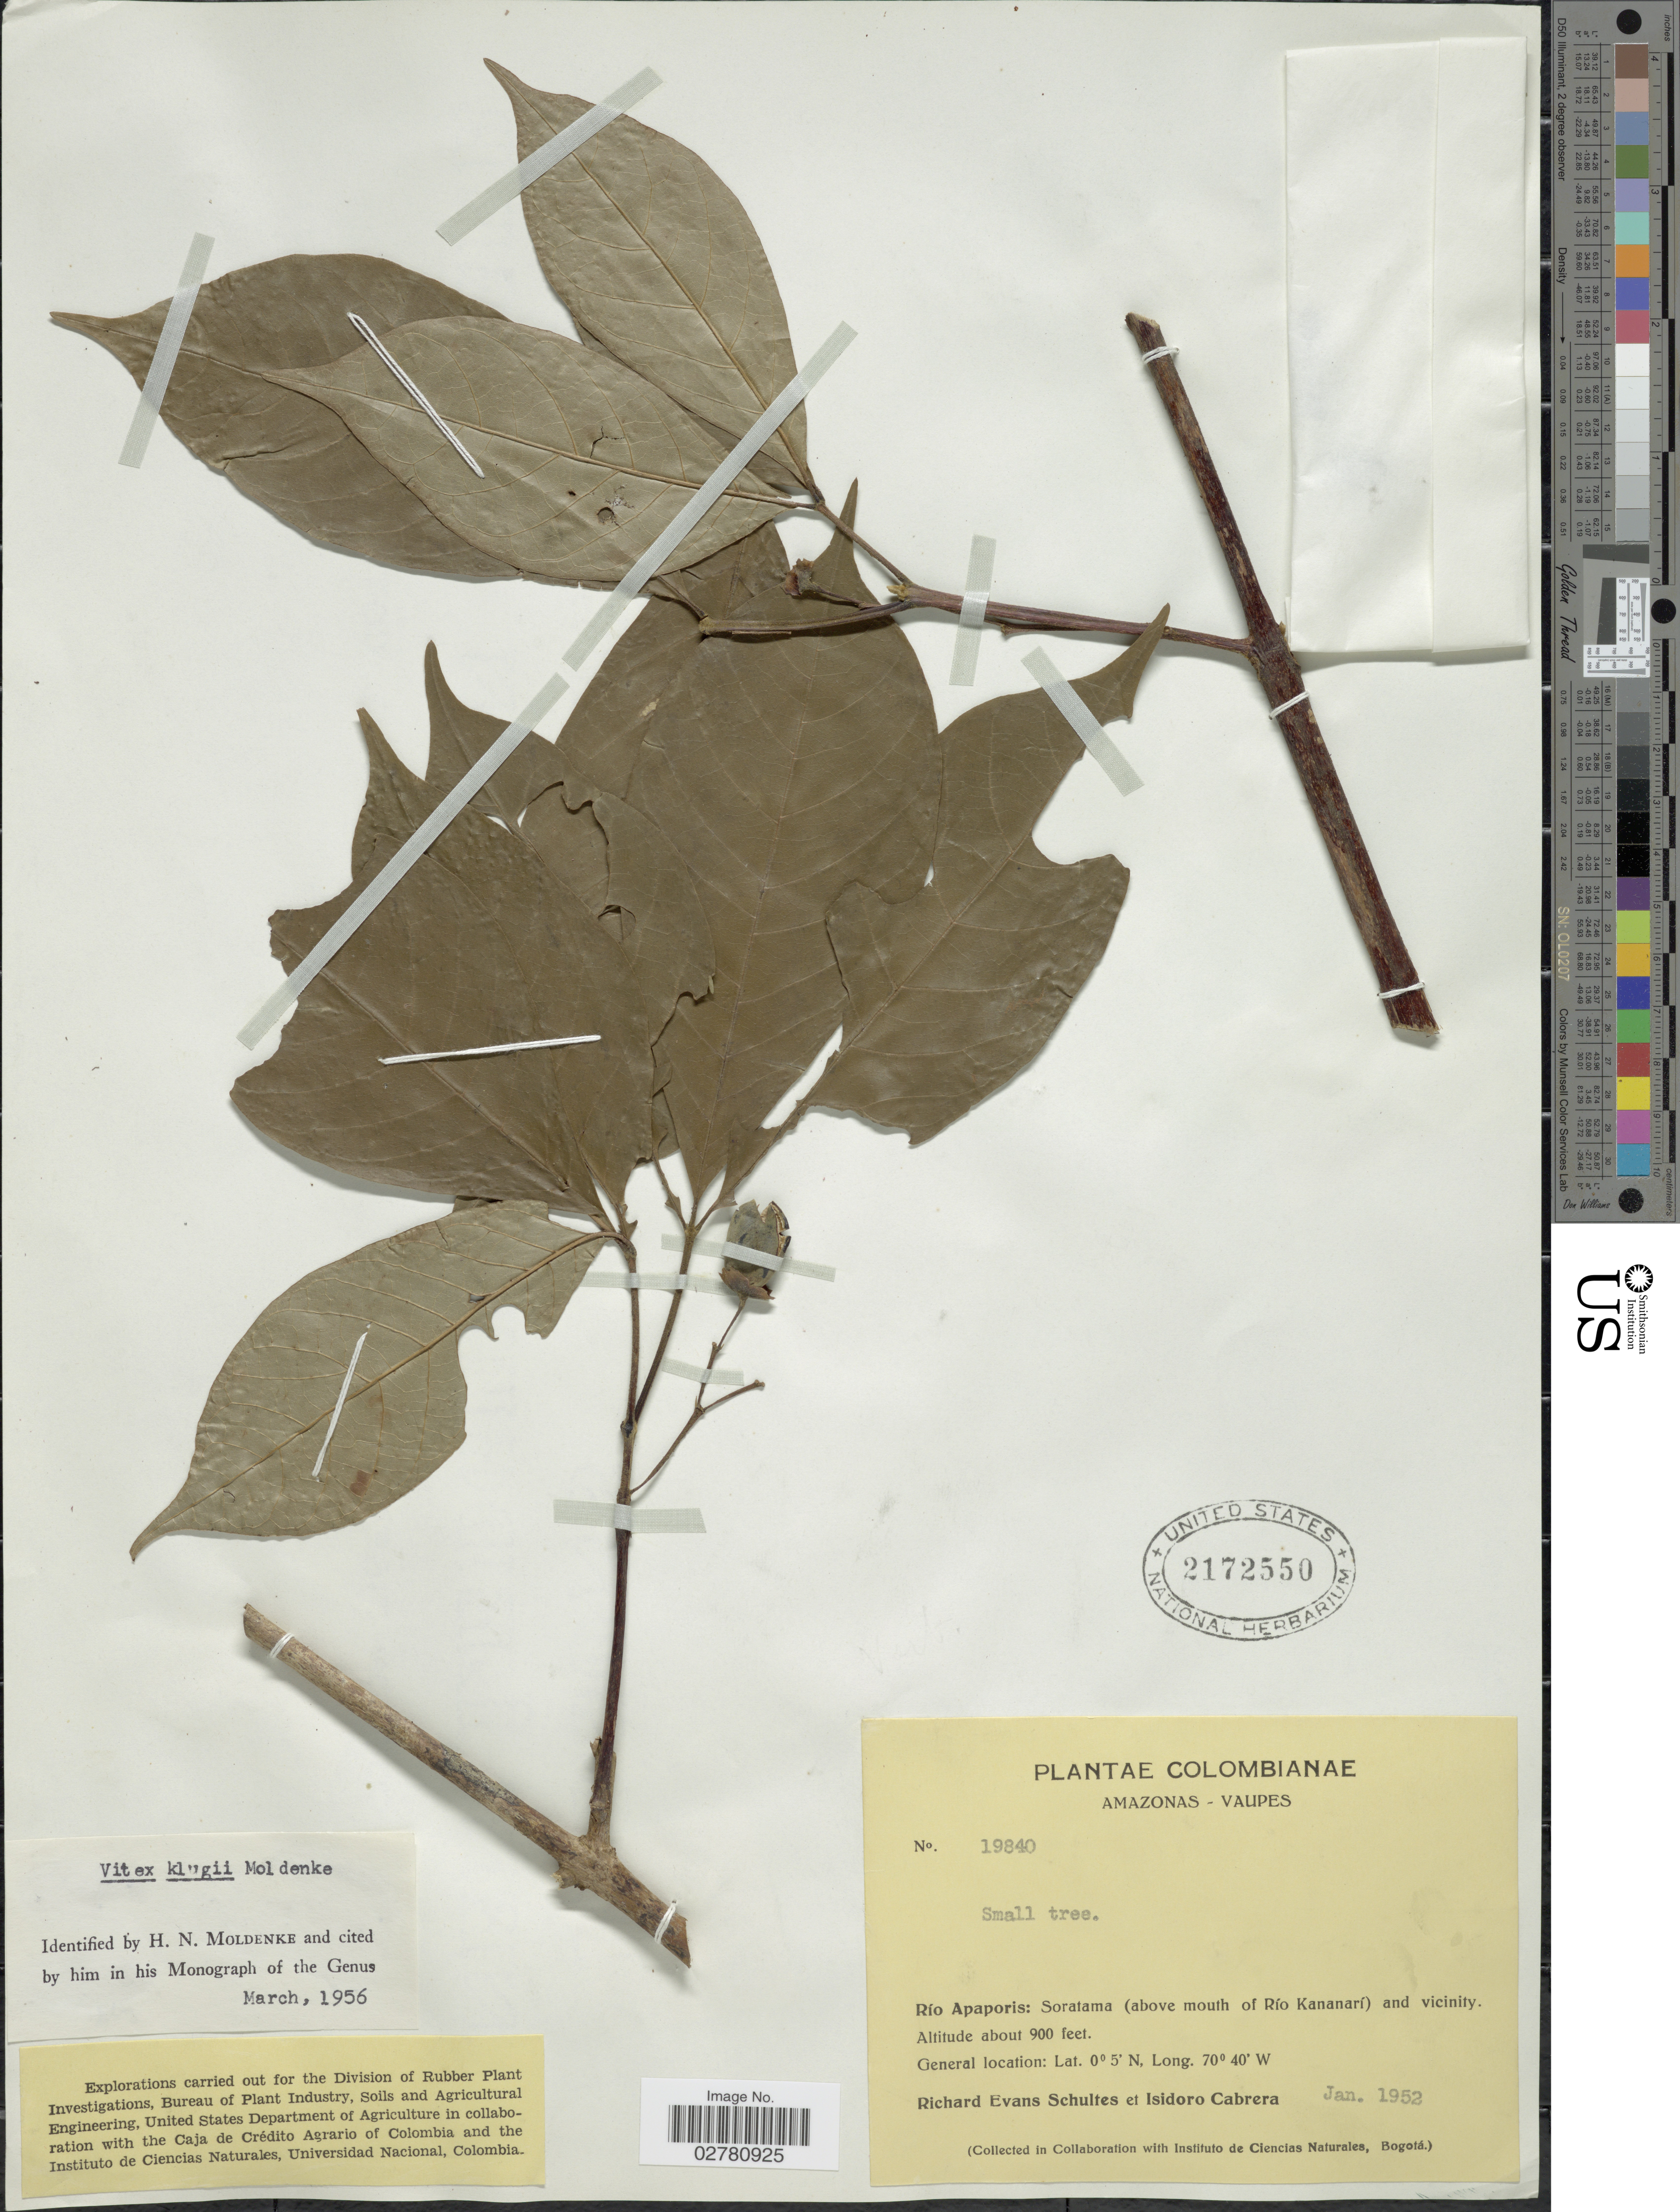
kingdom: Plantae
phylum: Tracheophyta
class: Magnoliopsida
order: Lamiales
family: Lamiaceae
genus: Vitex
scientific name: Vitex klugii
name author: Moldenke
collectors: R. E. Schultes & I. Cabrera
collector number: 19840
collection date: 1952-01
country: Colombia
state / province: Vaupés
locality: Río Apaporis: Soratama (above mouth of Río Kananarí) and vicinity.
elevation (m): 274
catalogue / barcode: US 2172550